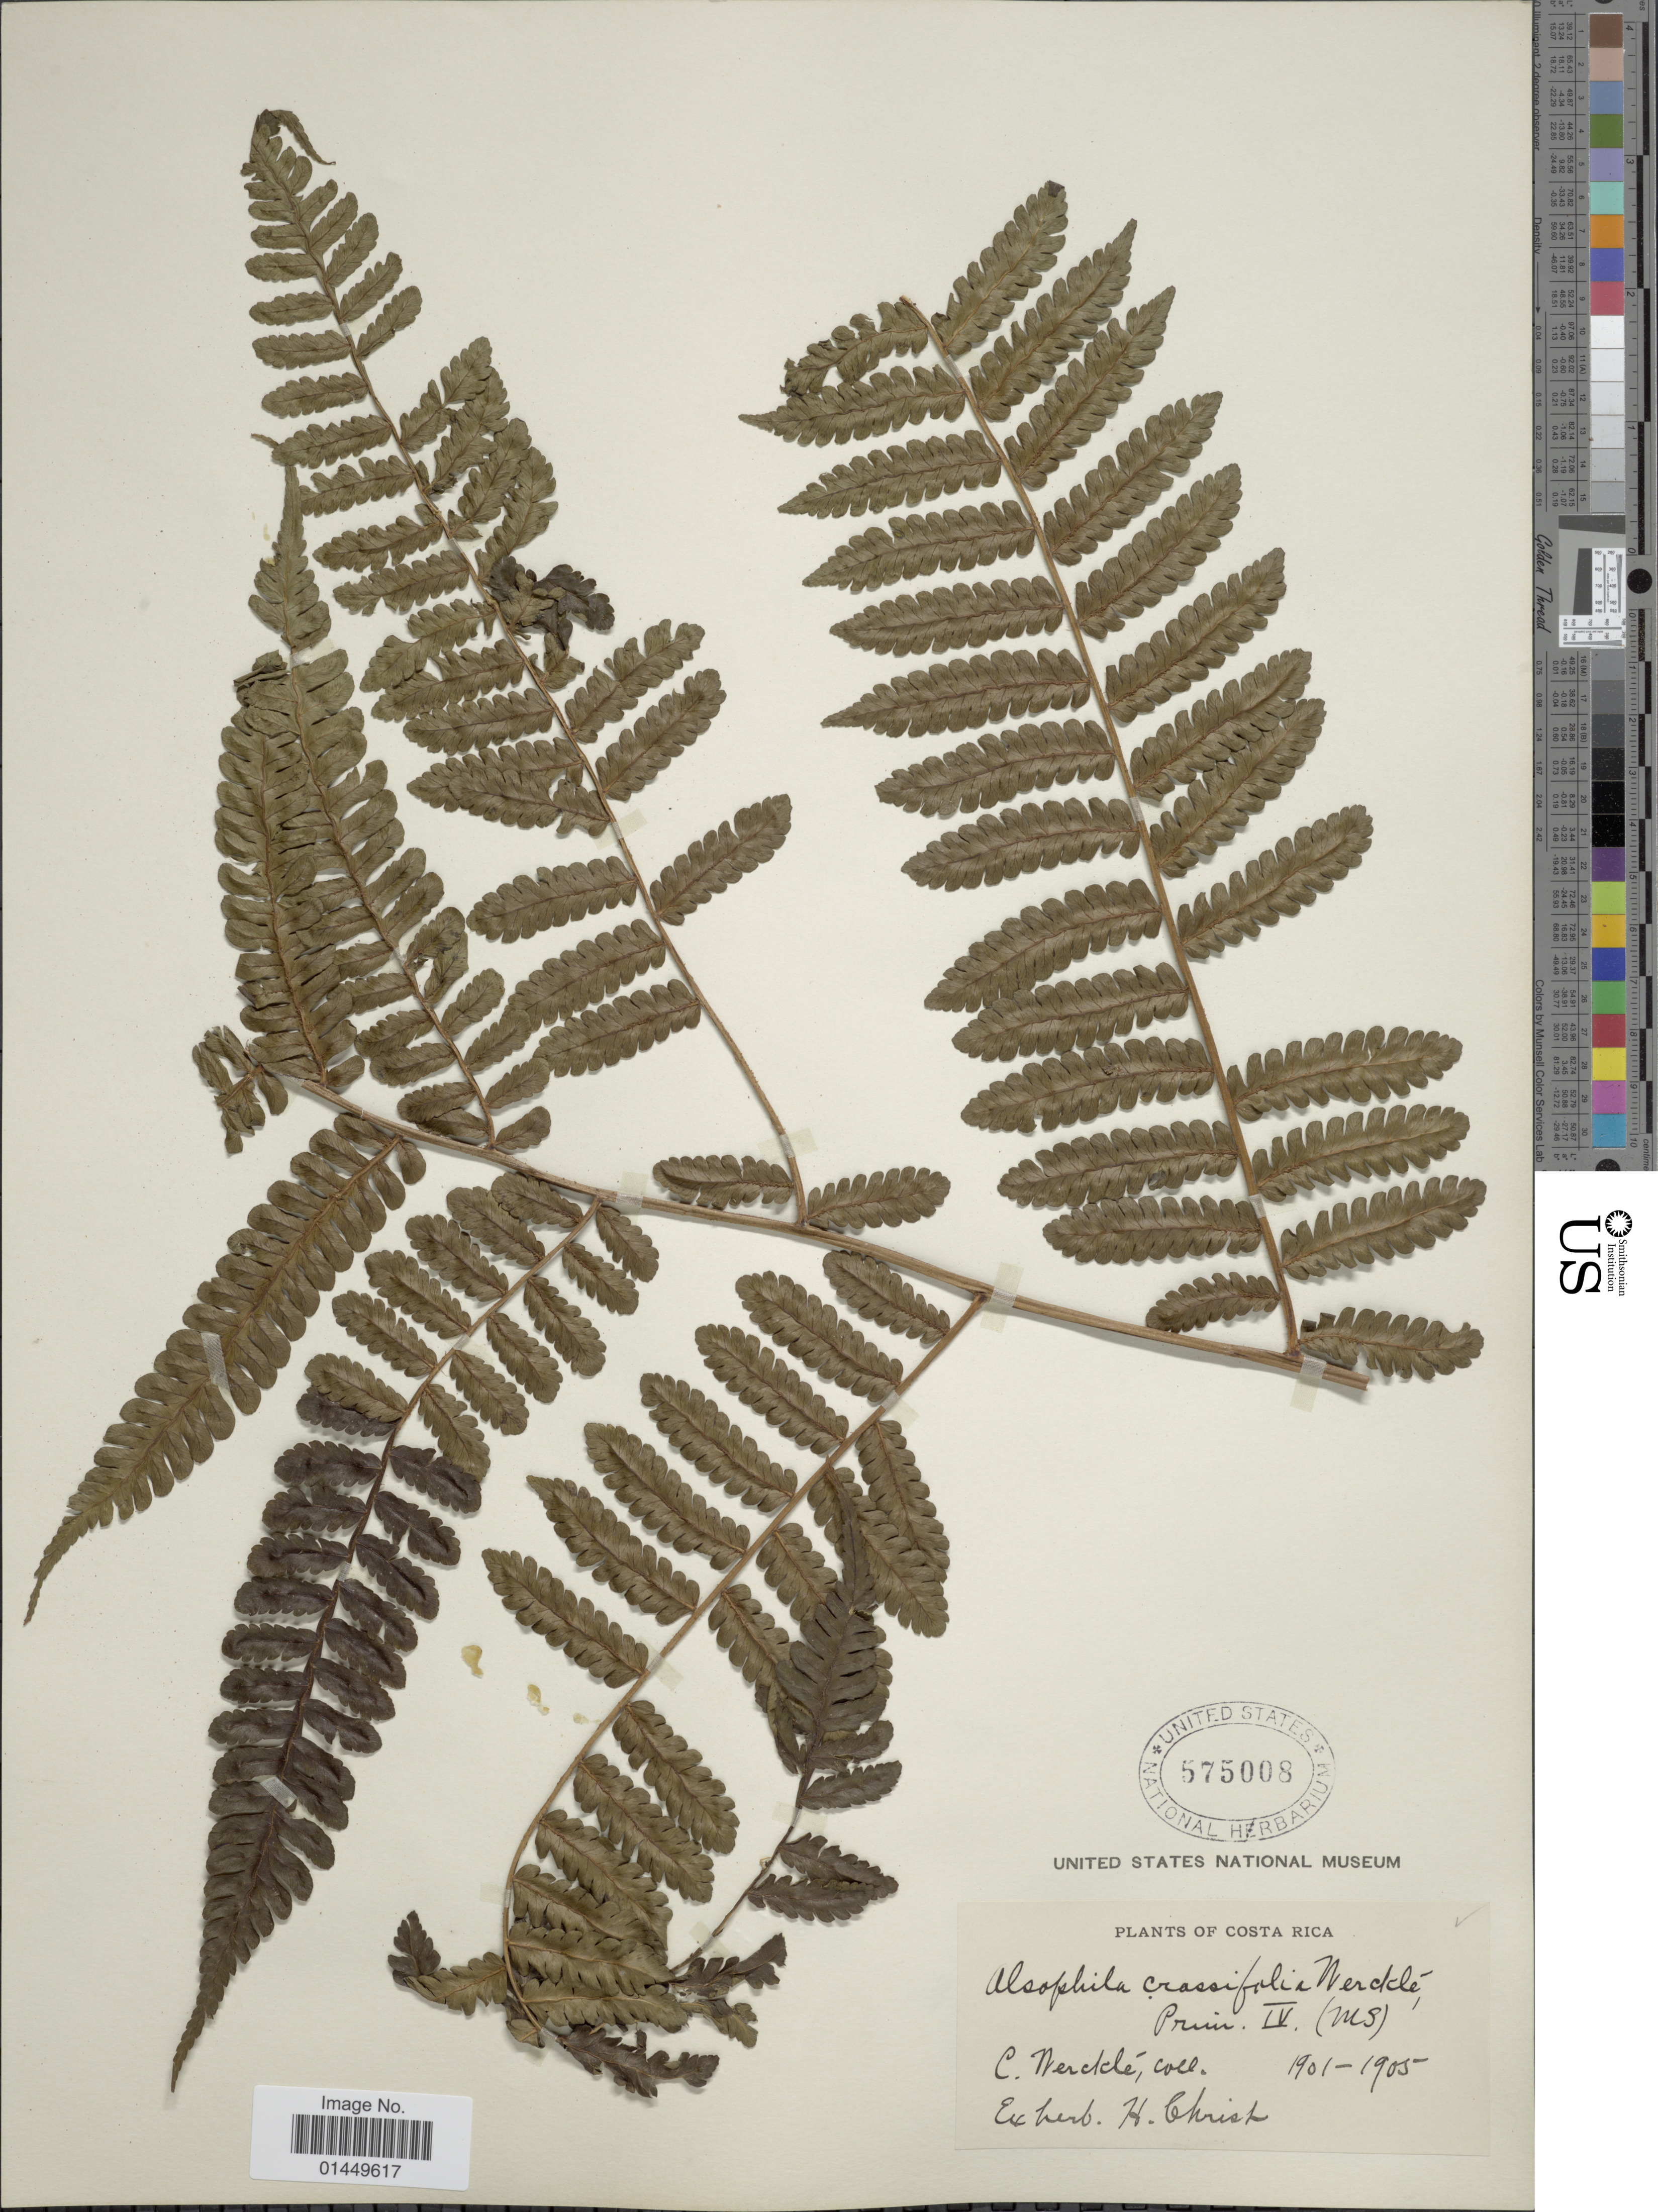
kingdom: Plantae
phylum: Tracheophyta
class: Polypodiopsida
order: Cyatheales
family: Cyatheaceae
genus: Cyathea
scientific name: Cyathea schiedeana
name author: (C. Presl) Domin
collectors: C. C Wercklé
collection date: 1901/1905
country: Costa Rica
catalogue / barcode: US 575008